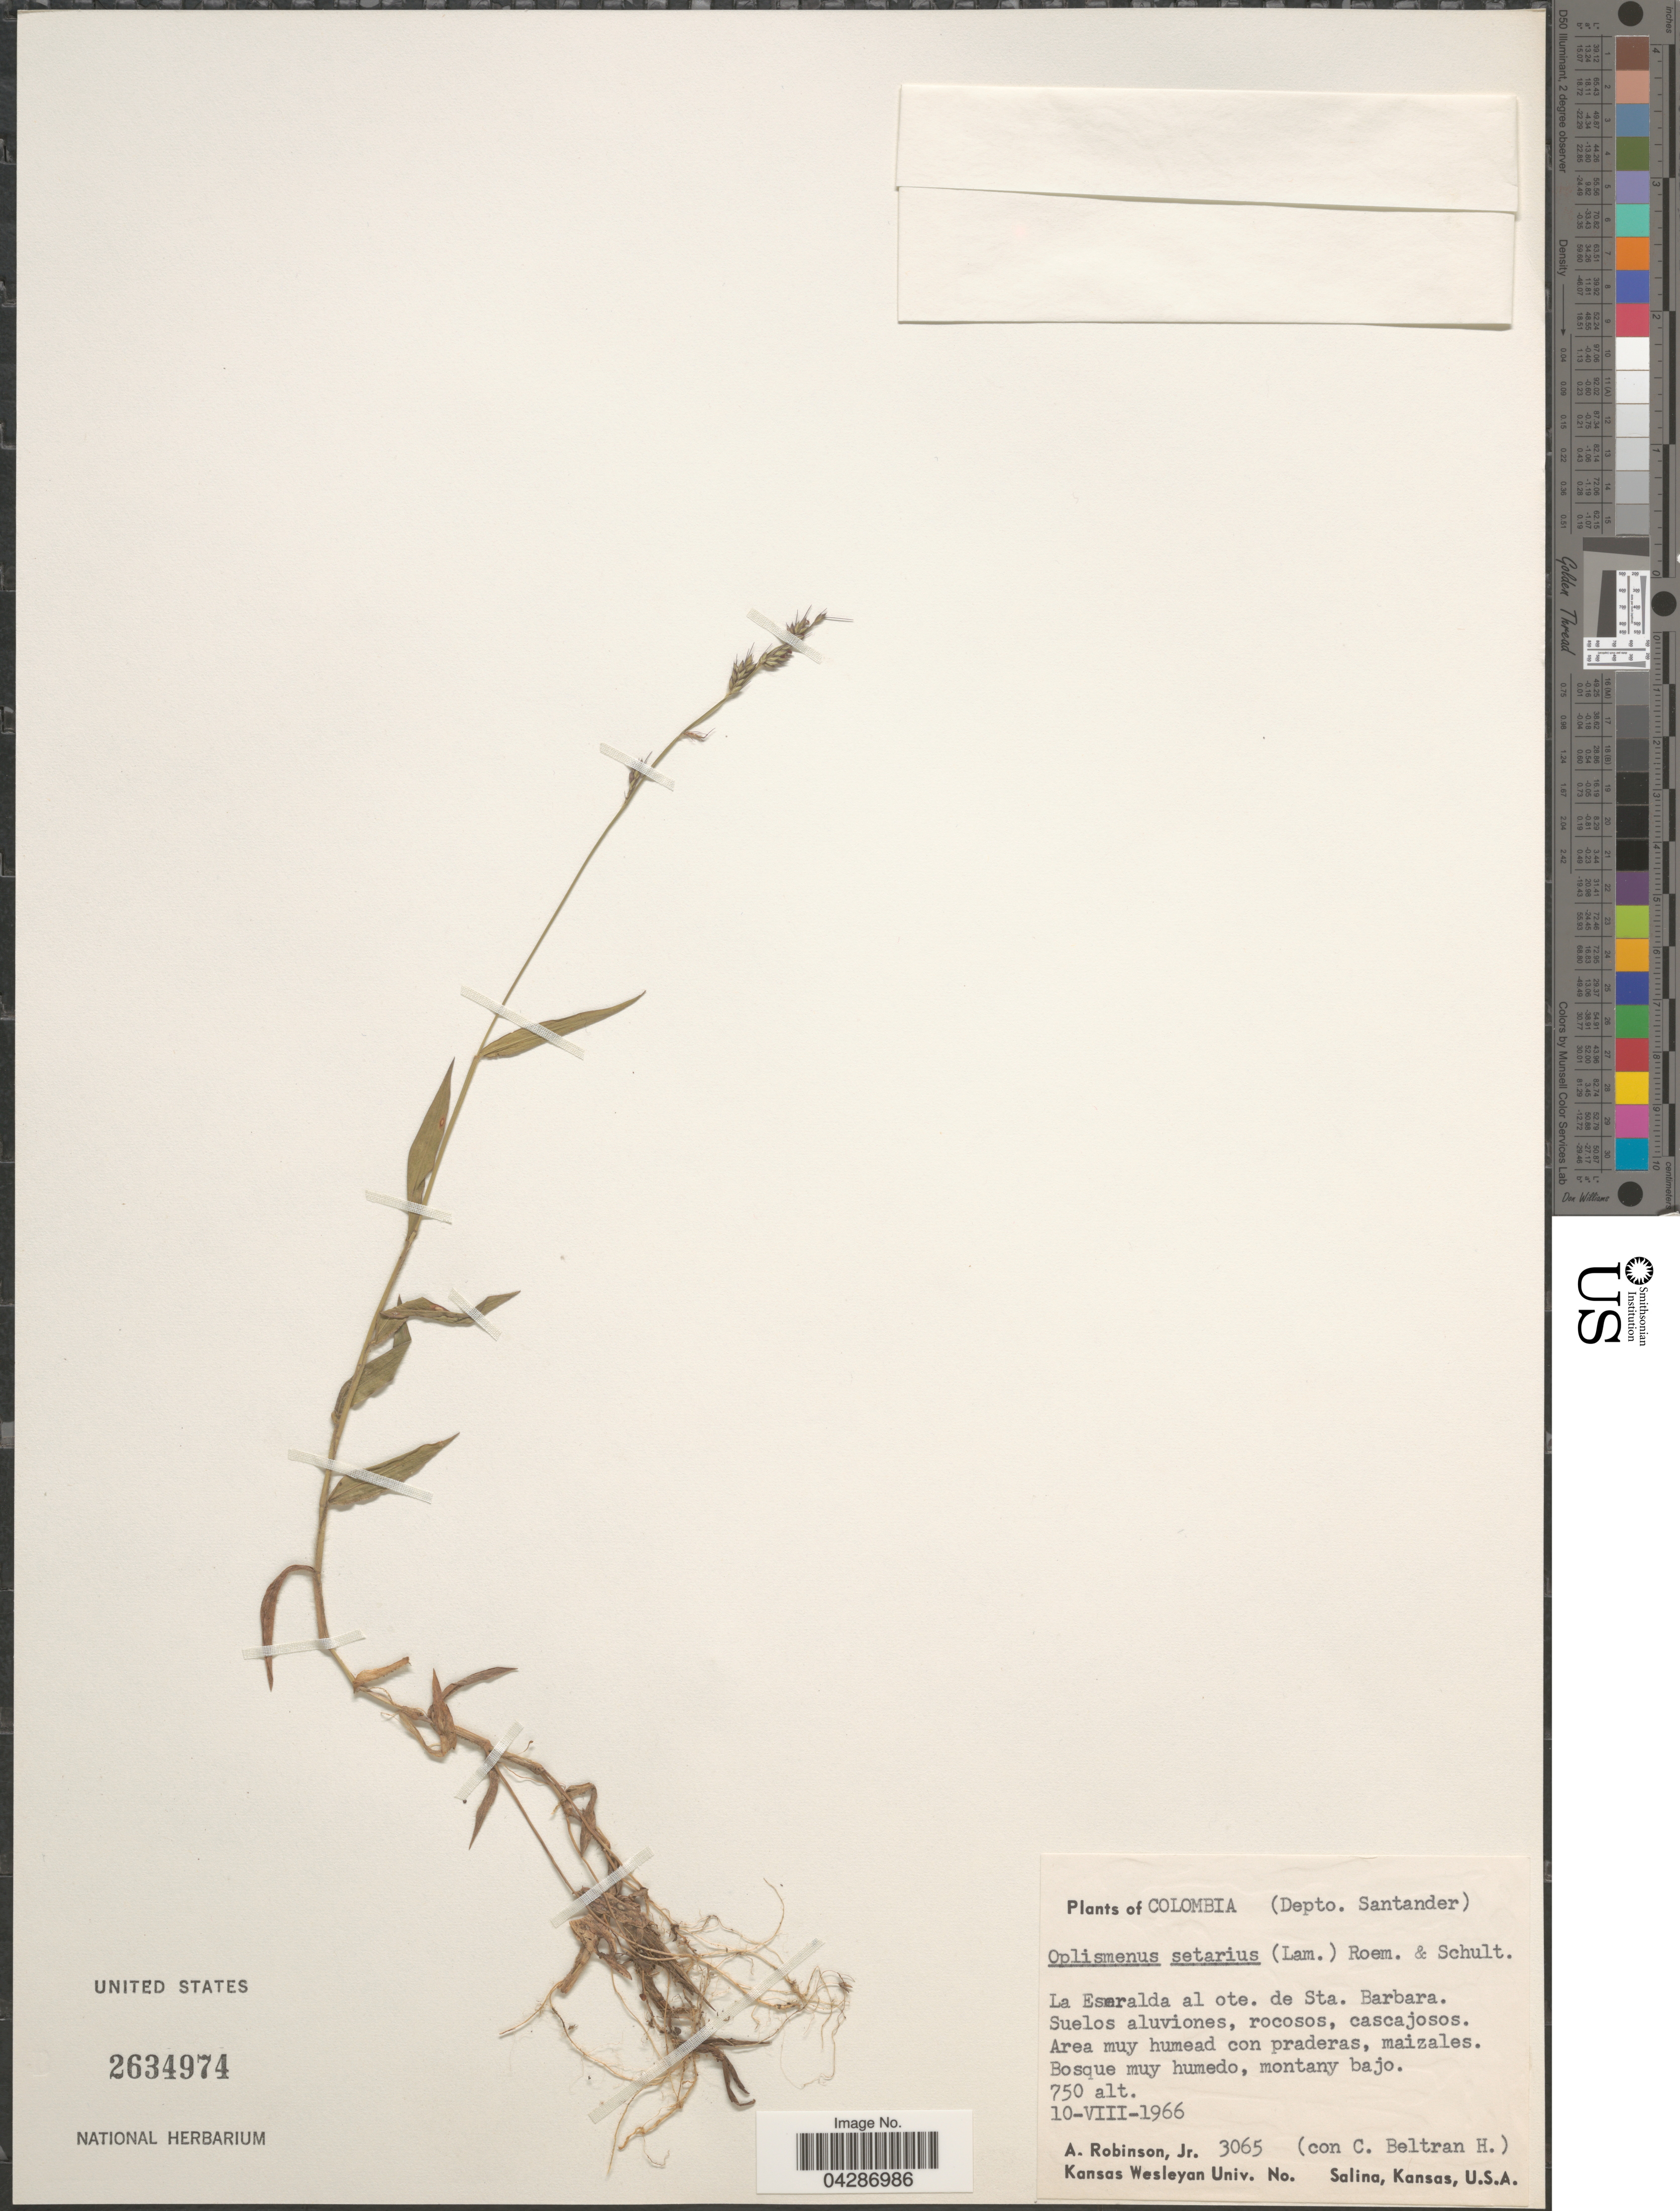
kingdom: Plantae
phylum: Tracheophyta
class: Liliopsida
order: Poales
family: Poaceae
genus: Oplismenus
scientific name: Oplismenus hirtellus subsp. setarius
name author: (Lam.) Mez ex Ekman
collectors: A. Robinson Jr. & C. Beltran H.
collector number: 3065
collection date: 1966-08-10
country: Colombia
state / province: Santander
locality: (Depto. Santander). La Eseralda al ote. de Sta. Barbara.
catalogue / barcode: US 2634974